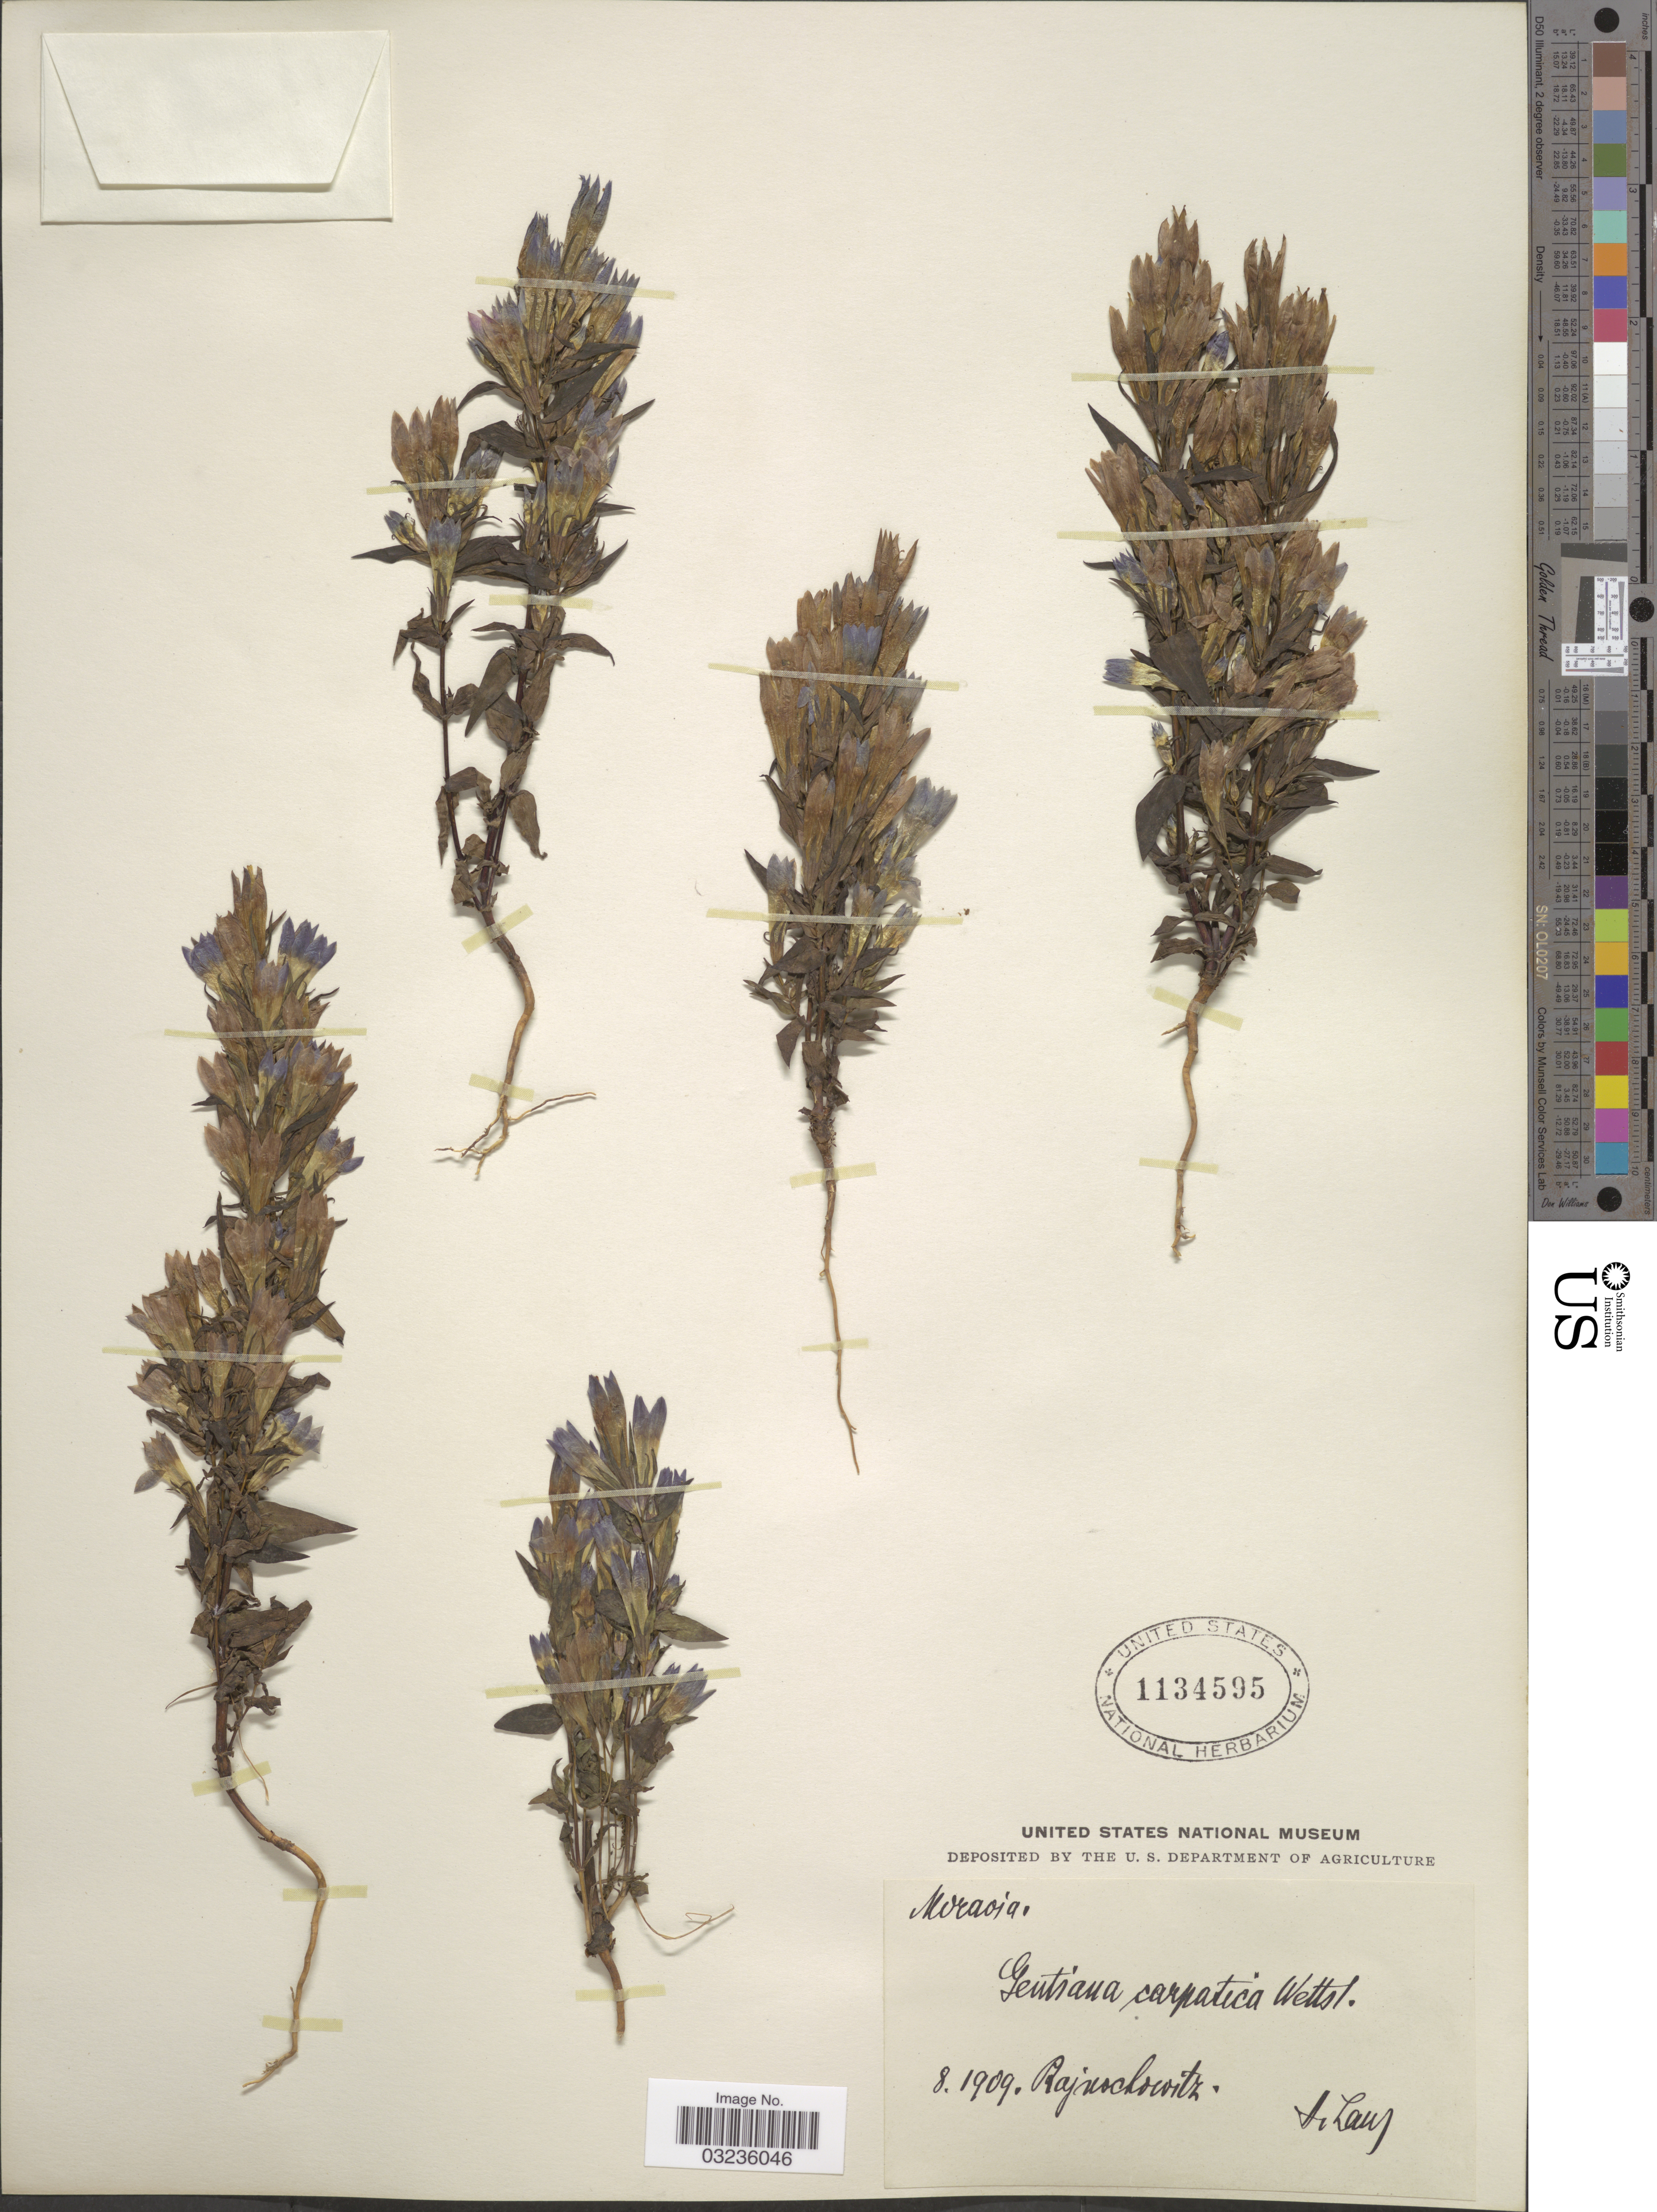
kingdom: Plantae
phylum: Tracheophyta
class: Magnoliopsida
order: Gentianales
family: Gentianaceae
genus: Gentiana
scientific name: Gentiana carpatica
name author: Wettst.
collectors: A. Lang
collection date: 1909-08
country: Czechia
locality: Moraoja. [interpreted] Rajnochowitz.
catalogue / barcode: US 1134595